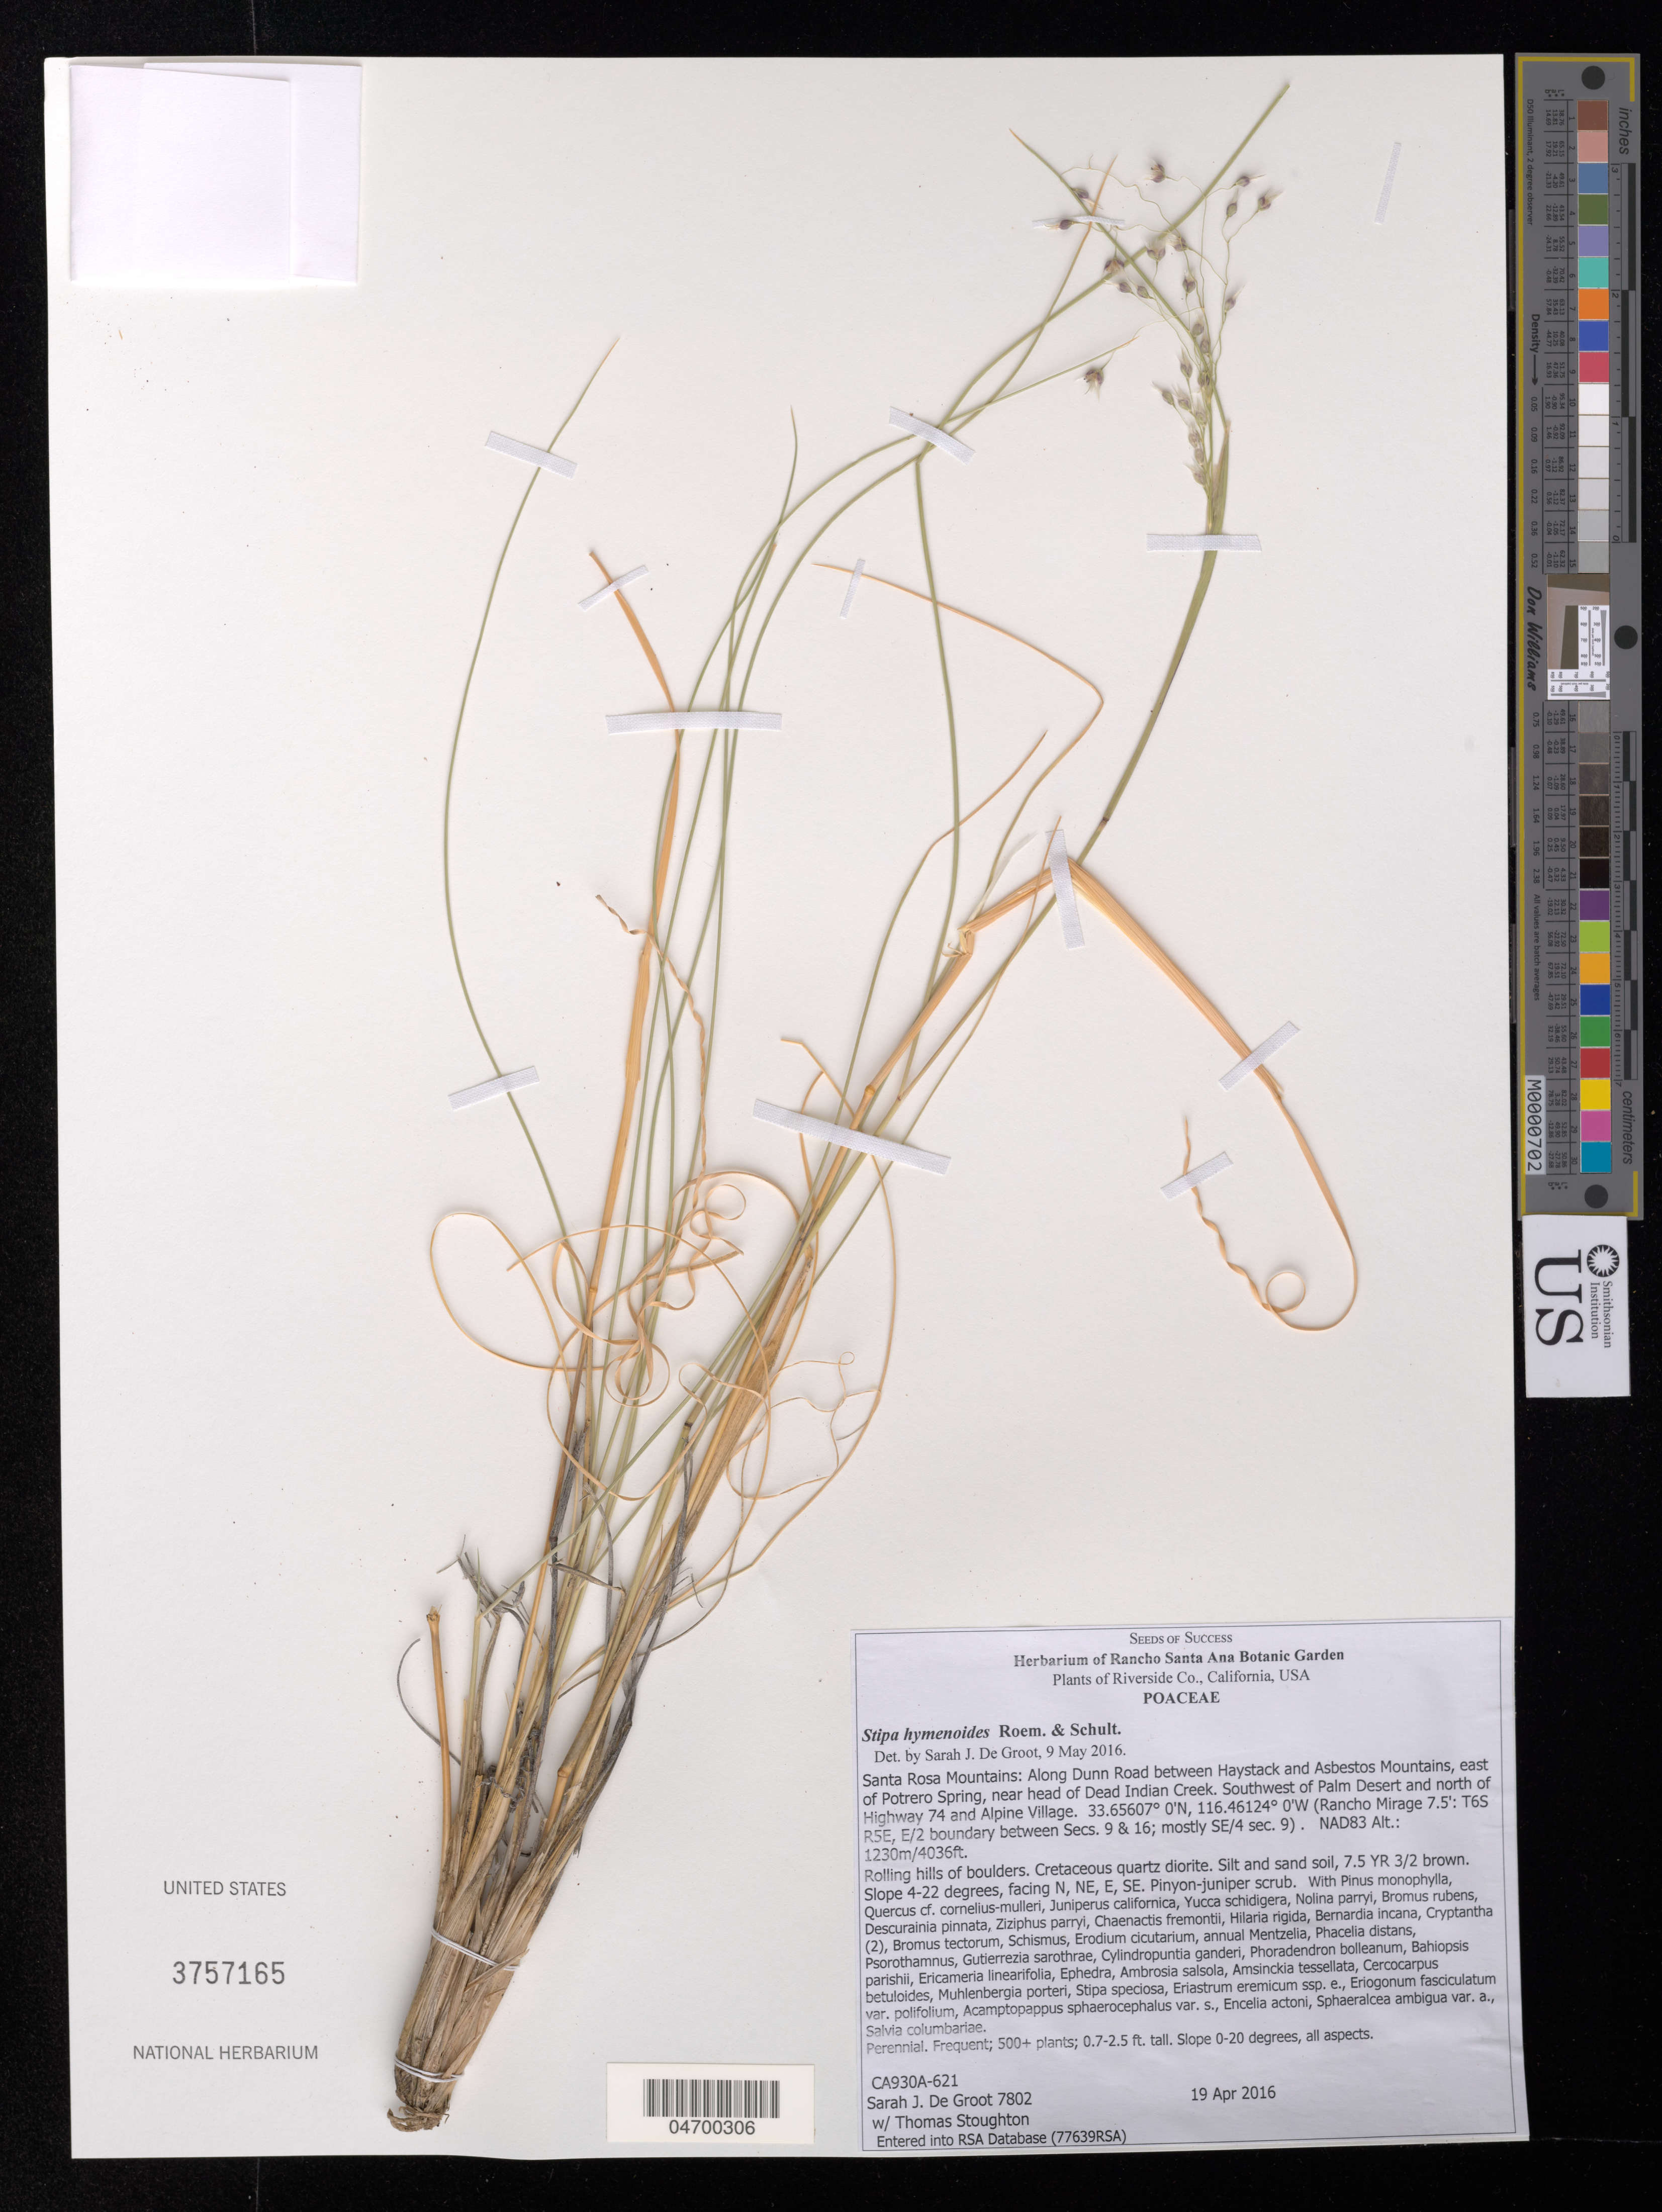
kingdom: Plantae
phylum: Tracheophyta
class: Liliopsida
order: Poales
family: Poaceae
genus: Stipa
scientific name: Stipa hymenoides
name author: Roem. & Schult.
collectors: S. De Groot & T. Stoughton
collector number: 7802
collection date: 2016-04-19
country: United States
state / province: California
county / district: Riverside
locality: Riverside Co. Santa Rosa Mountains: Along Dunn Road between Haystack and Asbestos Mountains, east of Potrero Springs, near head of Dead Indian Creek. Southwest of Palm Desert and north of Highway 74 and Alpine Village. (Rancho Mirage 7.5': T6S R5E, E/2 boundary between Secs. 9 & 16; mostly SE/4 sec. 9).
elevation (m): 1230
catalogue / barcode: US 3757165